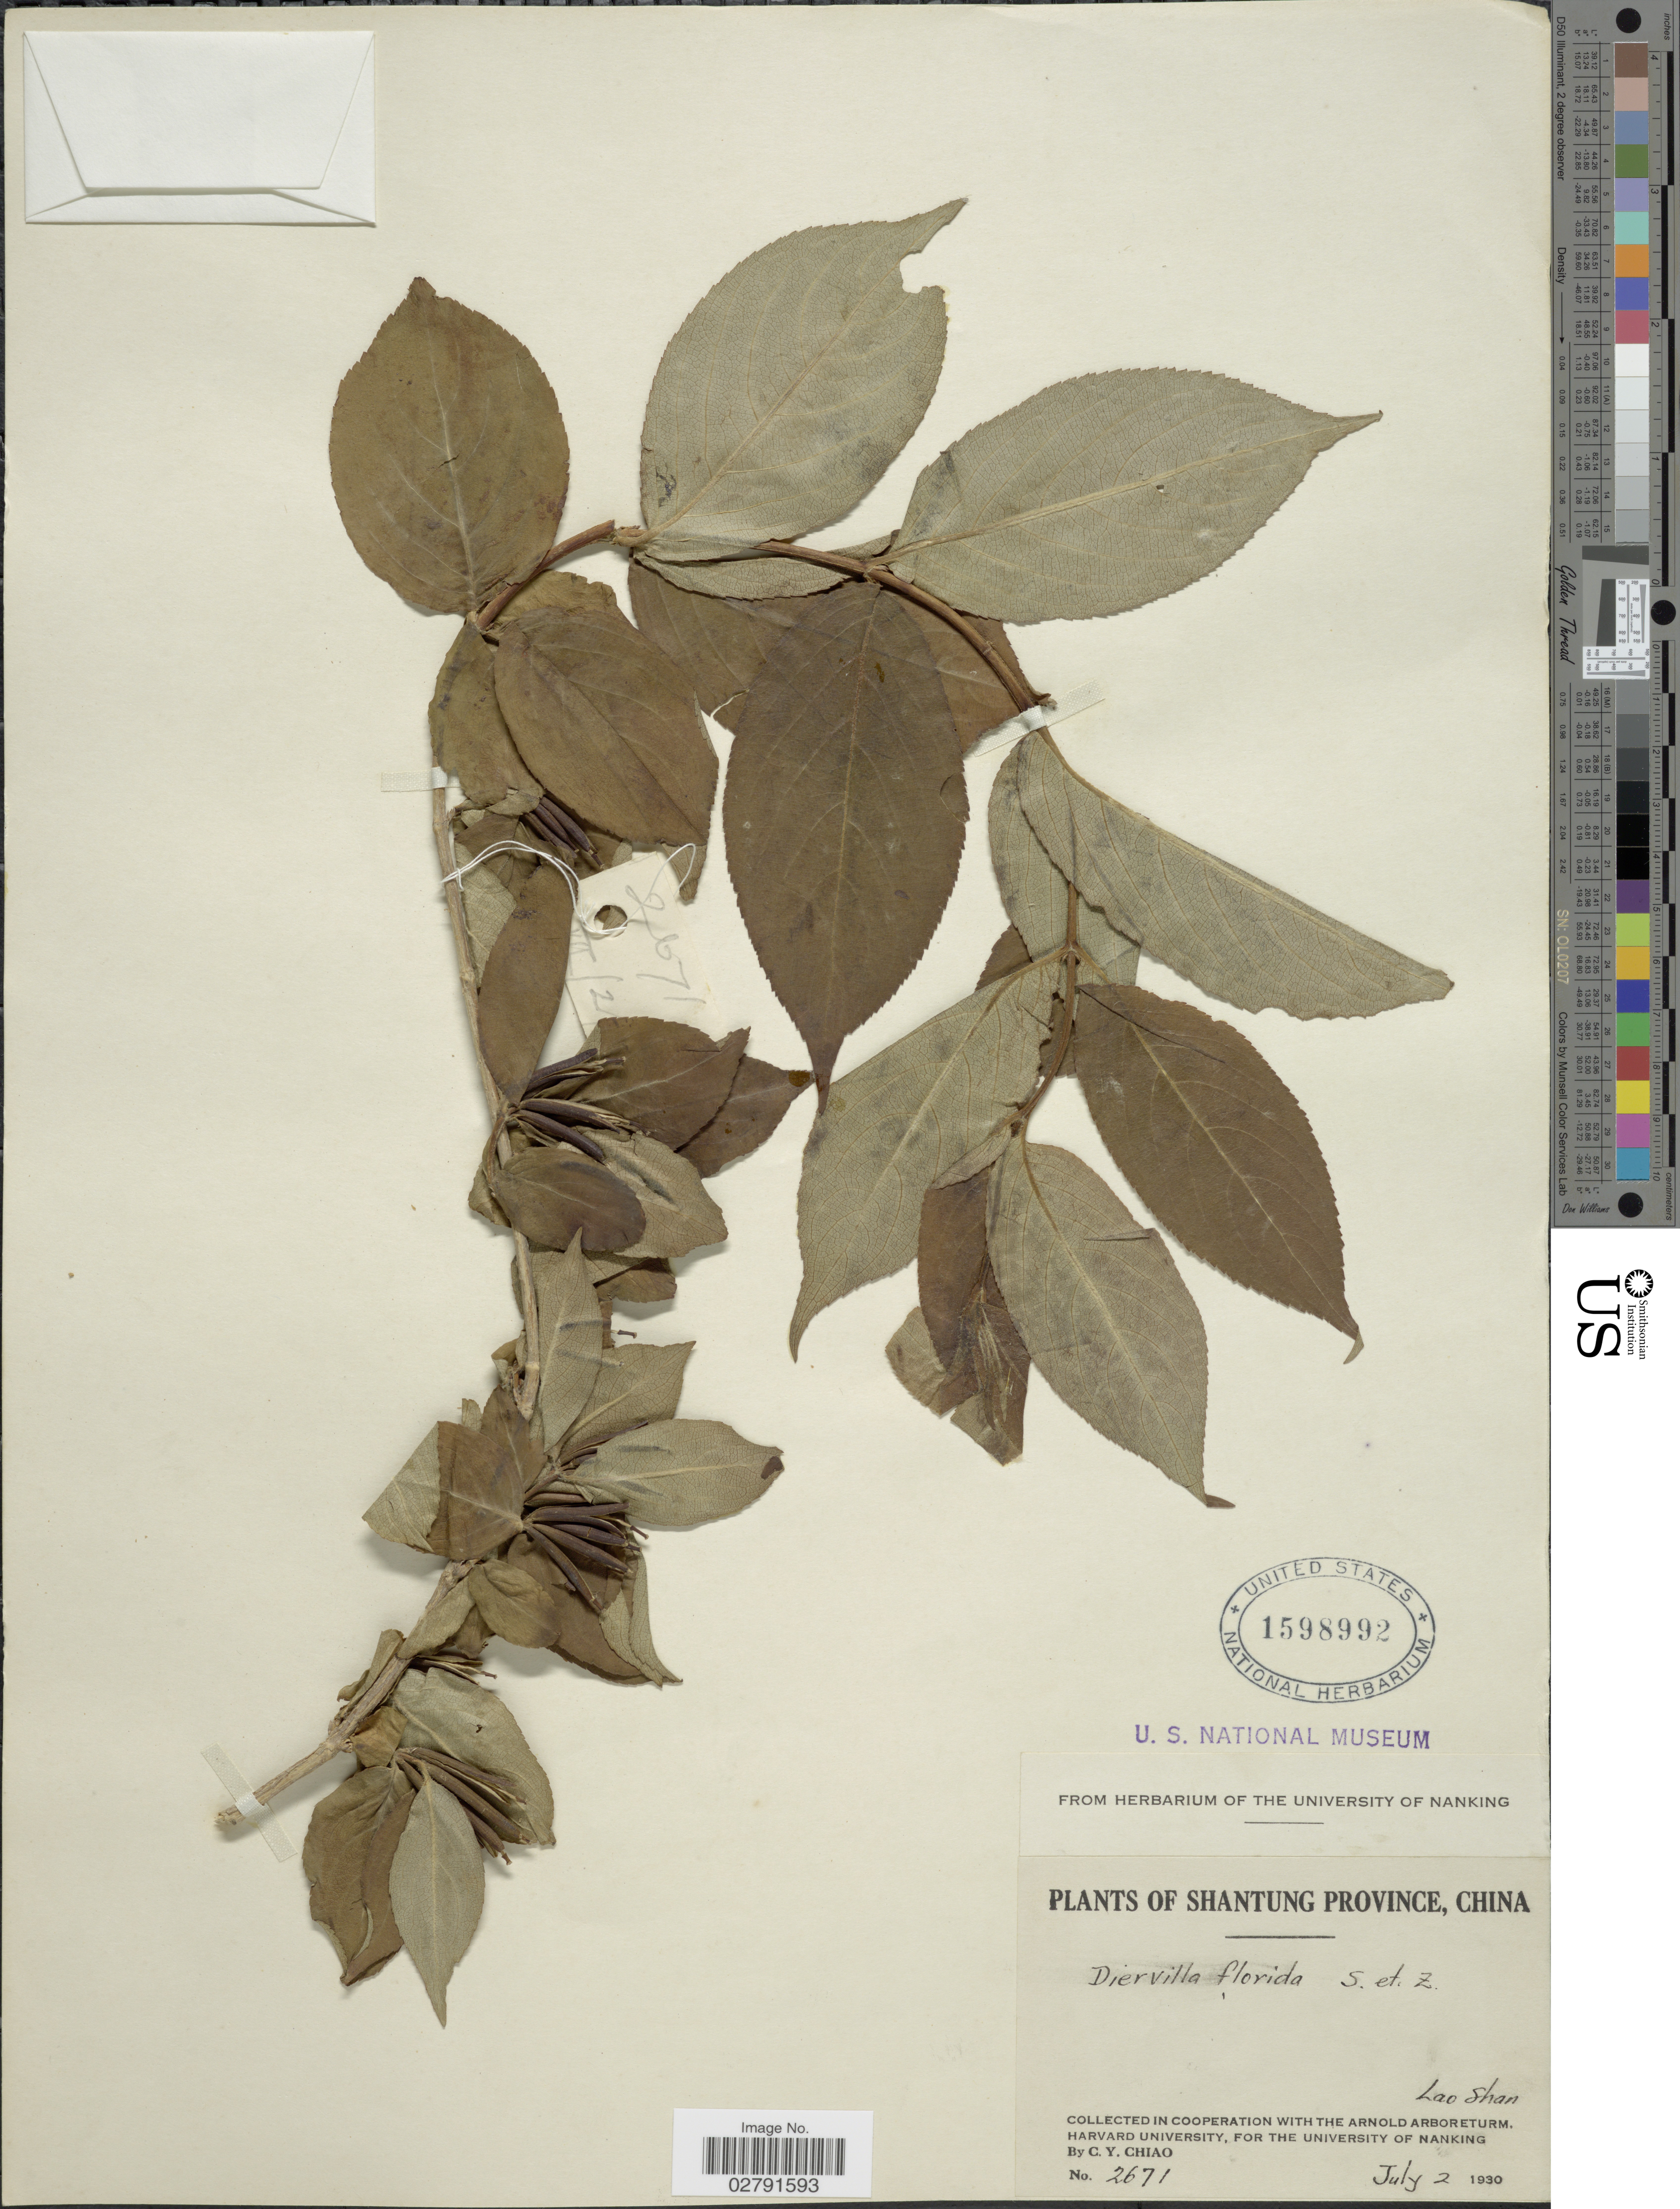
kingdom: Plantae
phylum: Tracheophyta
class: Magnoliopsida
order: Dipsacales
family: Caprifoliaceae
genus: Diervilla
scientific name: Diervilla florida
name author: (Bunge) Siebold & Zucc.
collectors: C. Y. Chiao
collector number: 2671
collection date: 1930-07-02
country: China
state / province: Shandong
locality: Shantung Province, Lao Shan.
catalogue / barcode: US 1598992